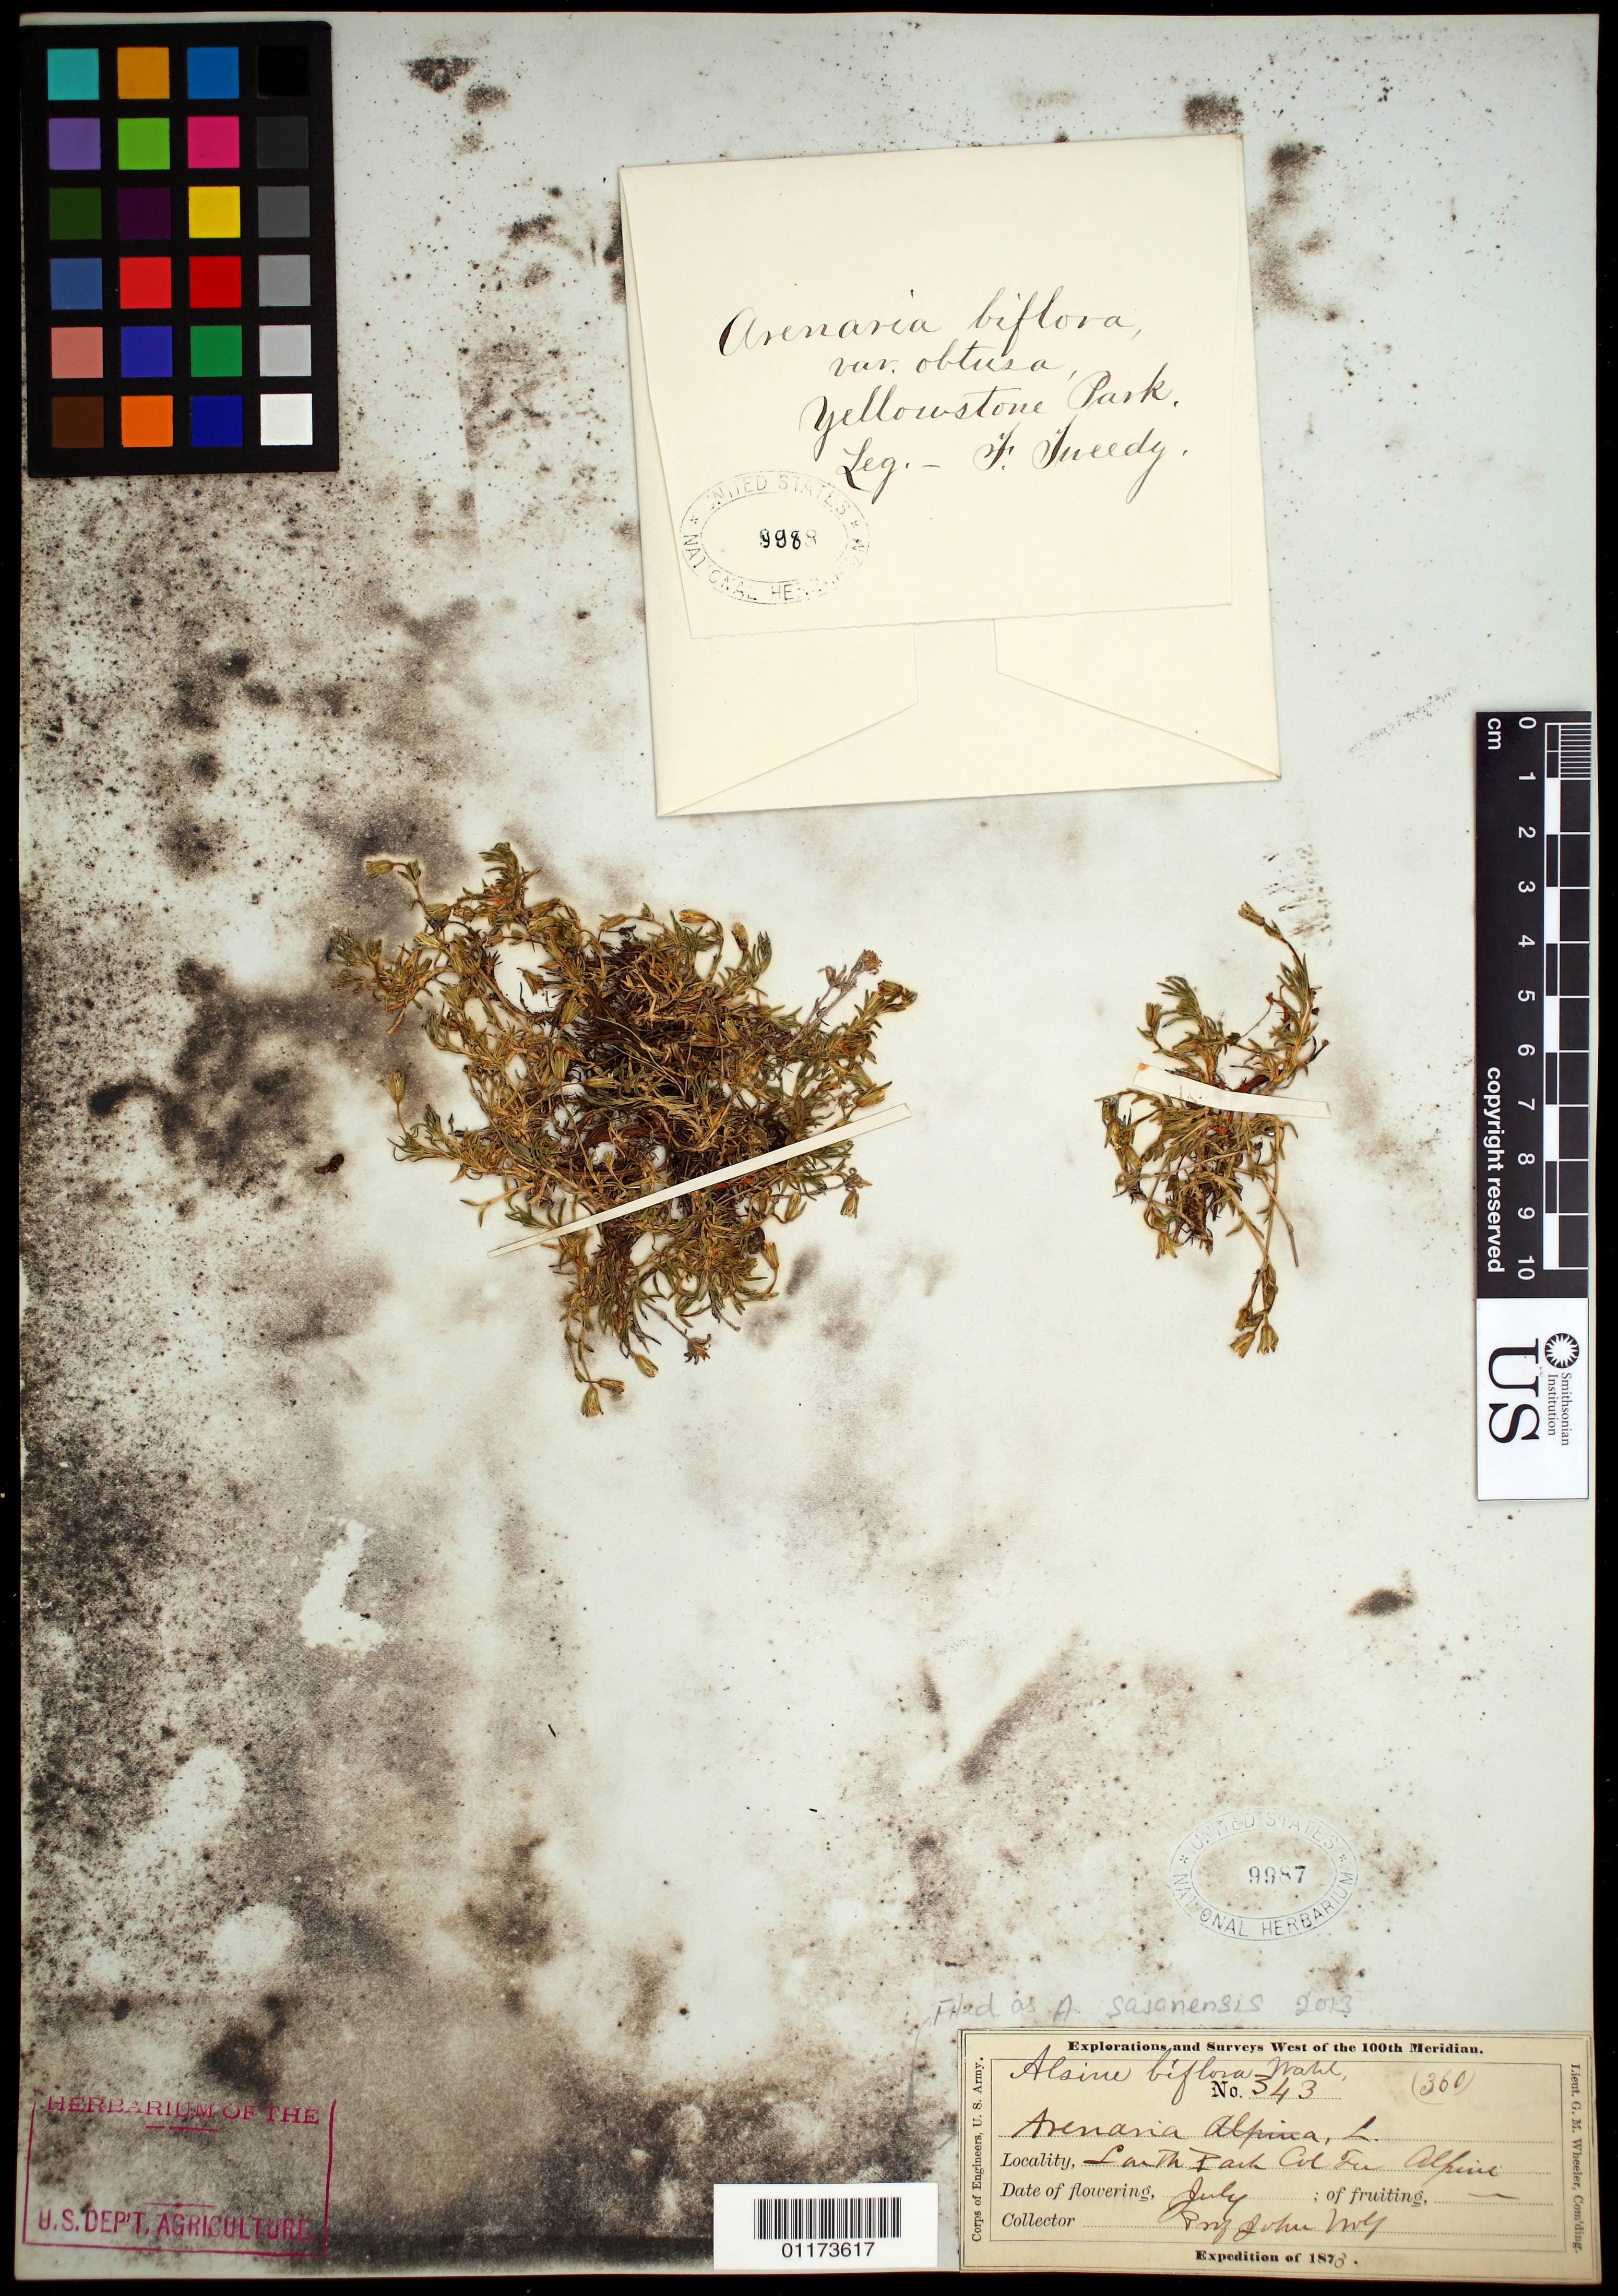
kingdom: Plantae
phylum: Tracheophyta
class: Magnoliopsida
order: Caryophyllales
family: Caryophyllaceae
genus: Cherleria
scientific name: Cherleria biflora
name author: (L.) A.J. Moore & Dillenb.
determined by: Strong, M. T., (US), Smithsonian Institution - National Museum of Natural History (UNITED STATES)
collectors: J. Wolf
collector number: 343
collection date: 1873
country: United States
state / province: Colorado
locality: South Park, Col Ter.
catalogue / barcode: US 9987